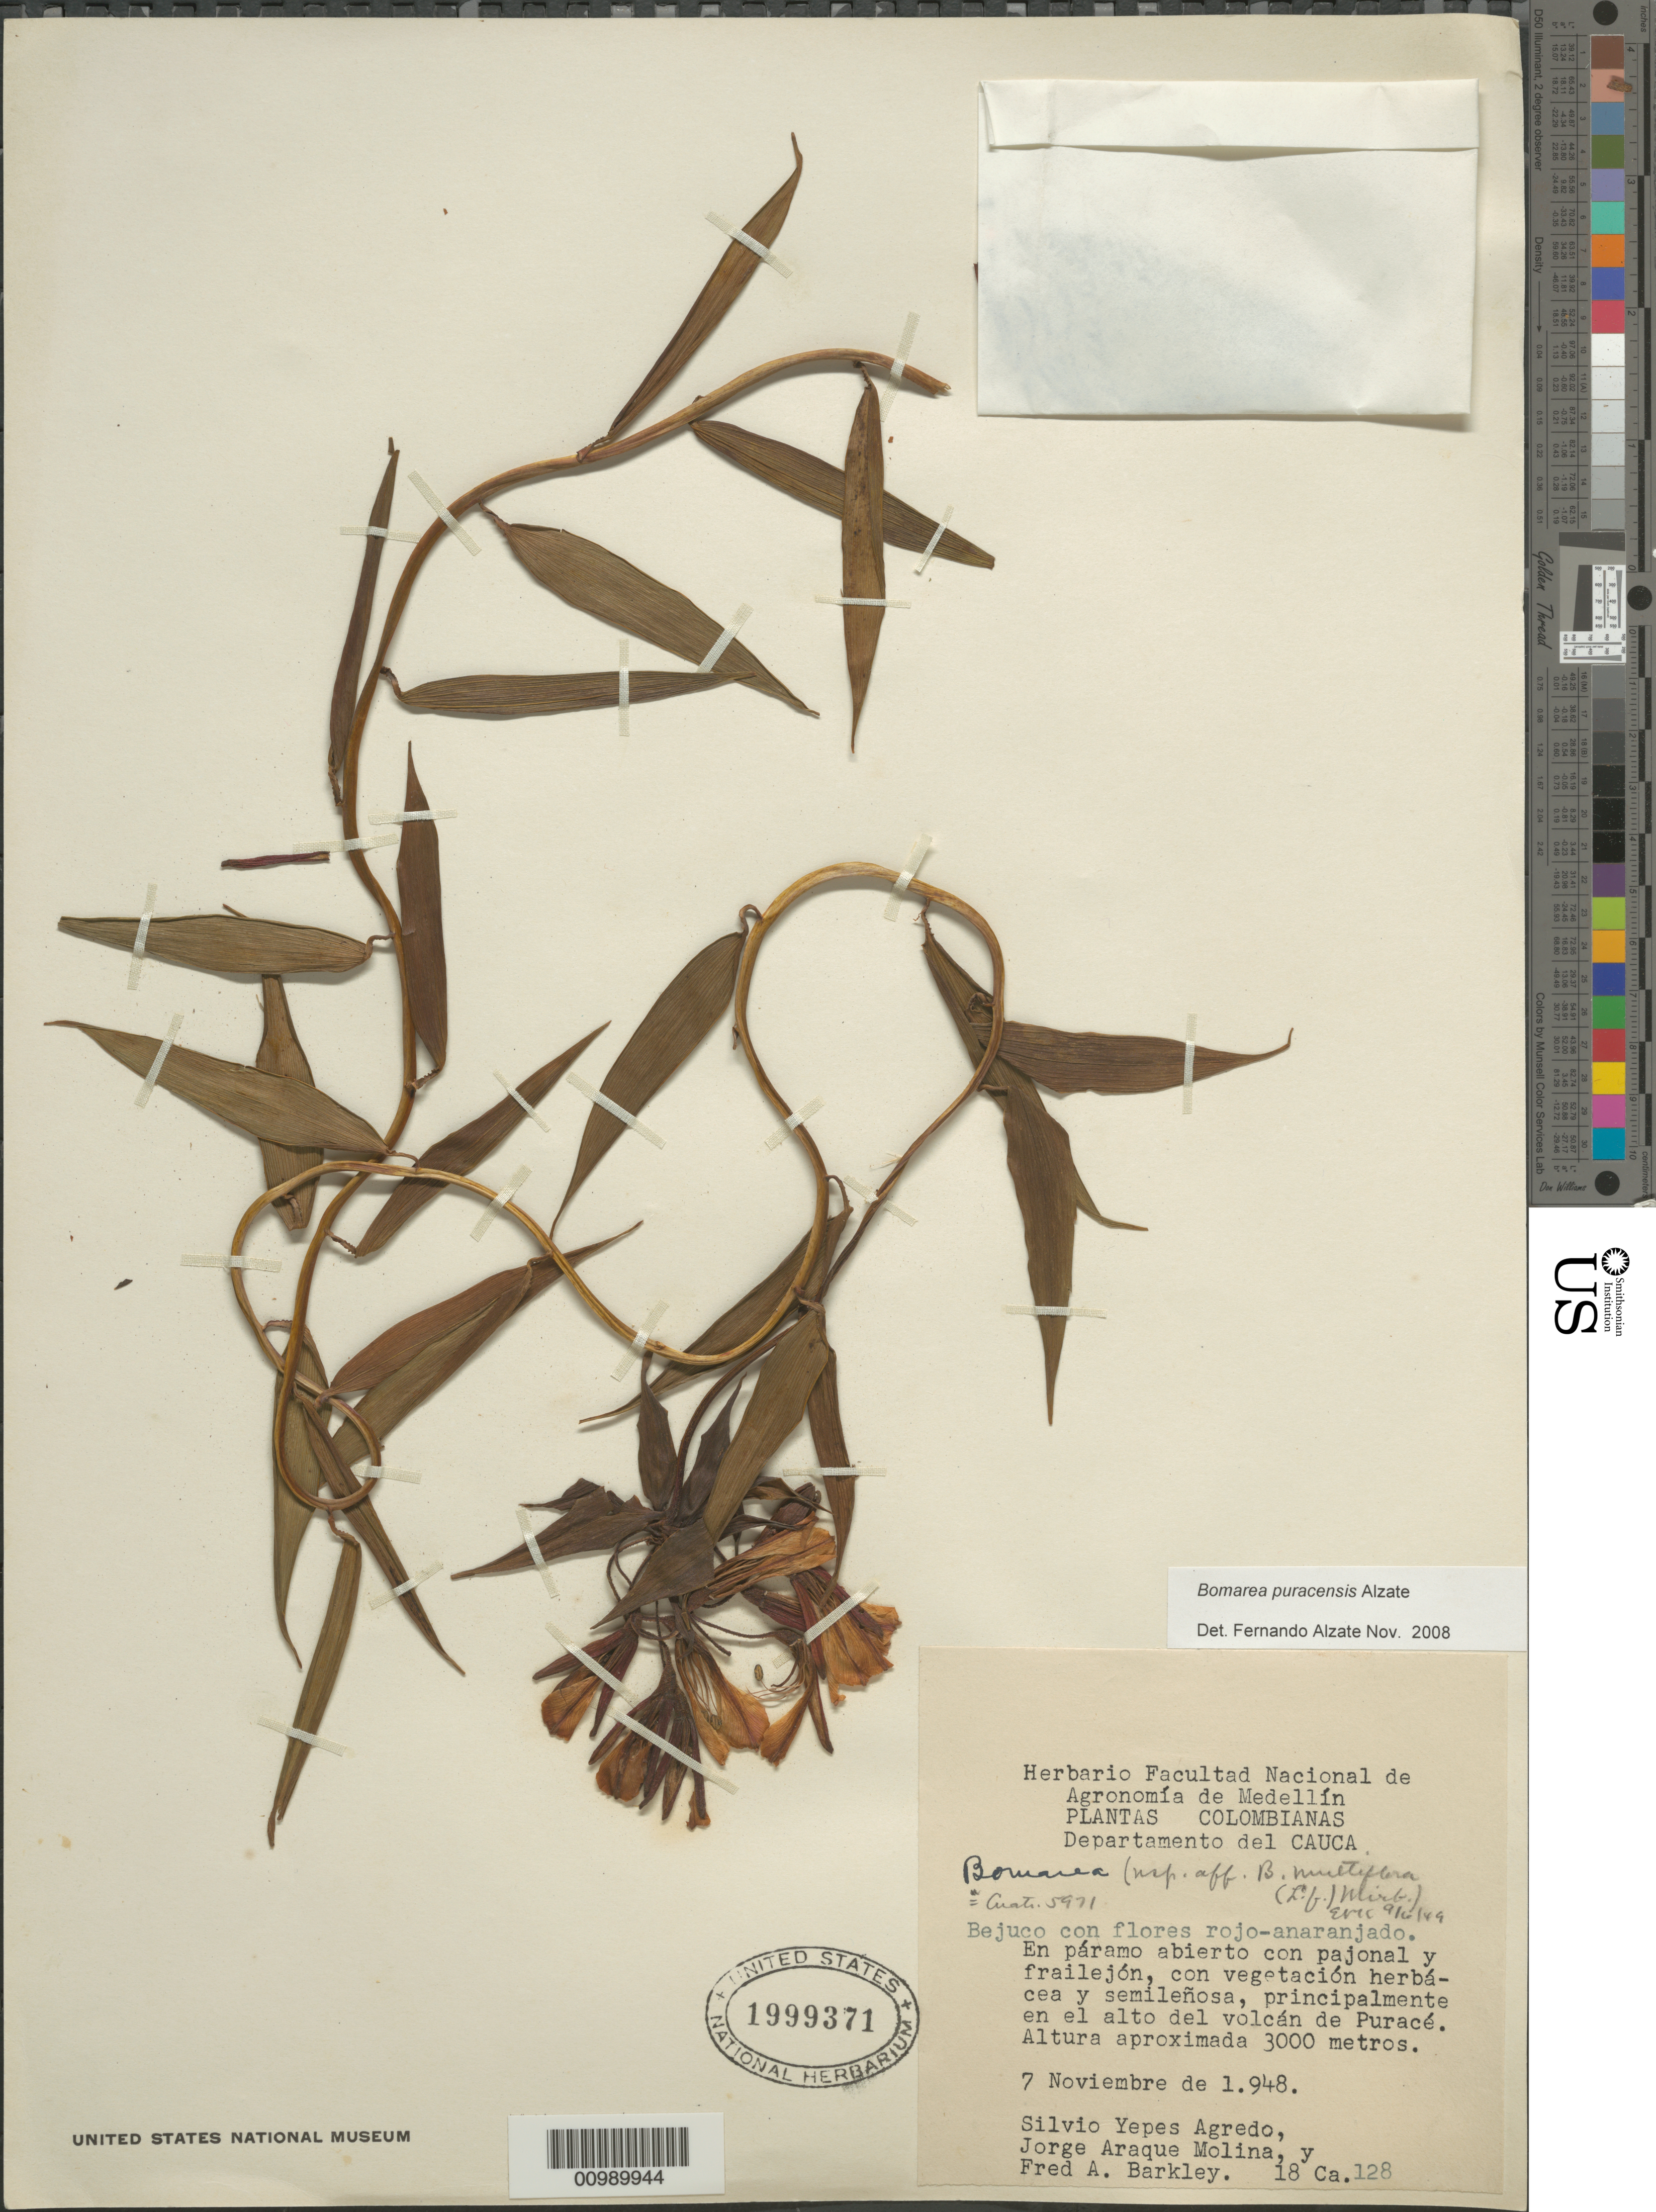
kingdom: Plantae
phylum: Tracheophyta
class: Liliopsida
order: Liliales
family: Alstroemeriaceae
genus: Bomarea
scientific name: Bomarea puracensis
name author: Alzate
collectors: S. Yepes-Agredo, J. Araque Molina & F. A. Barkley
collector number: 18 Ca 128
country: Colombia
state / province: Cauca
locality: Alto del Volcan de Purace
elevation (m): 3000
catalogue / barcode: US 1999371